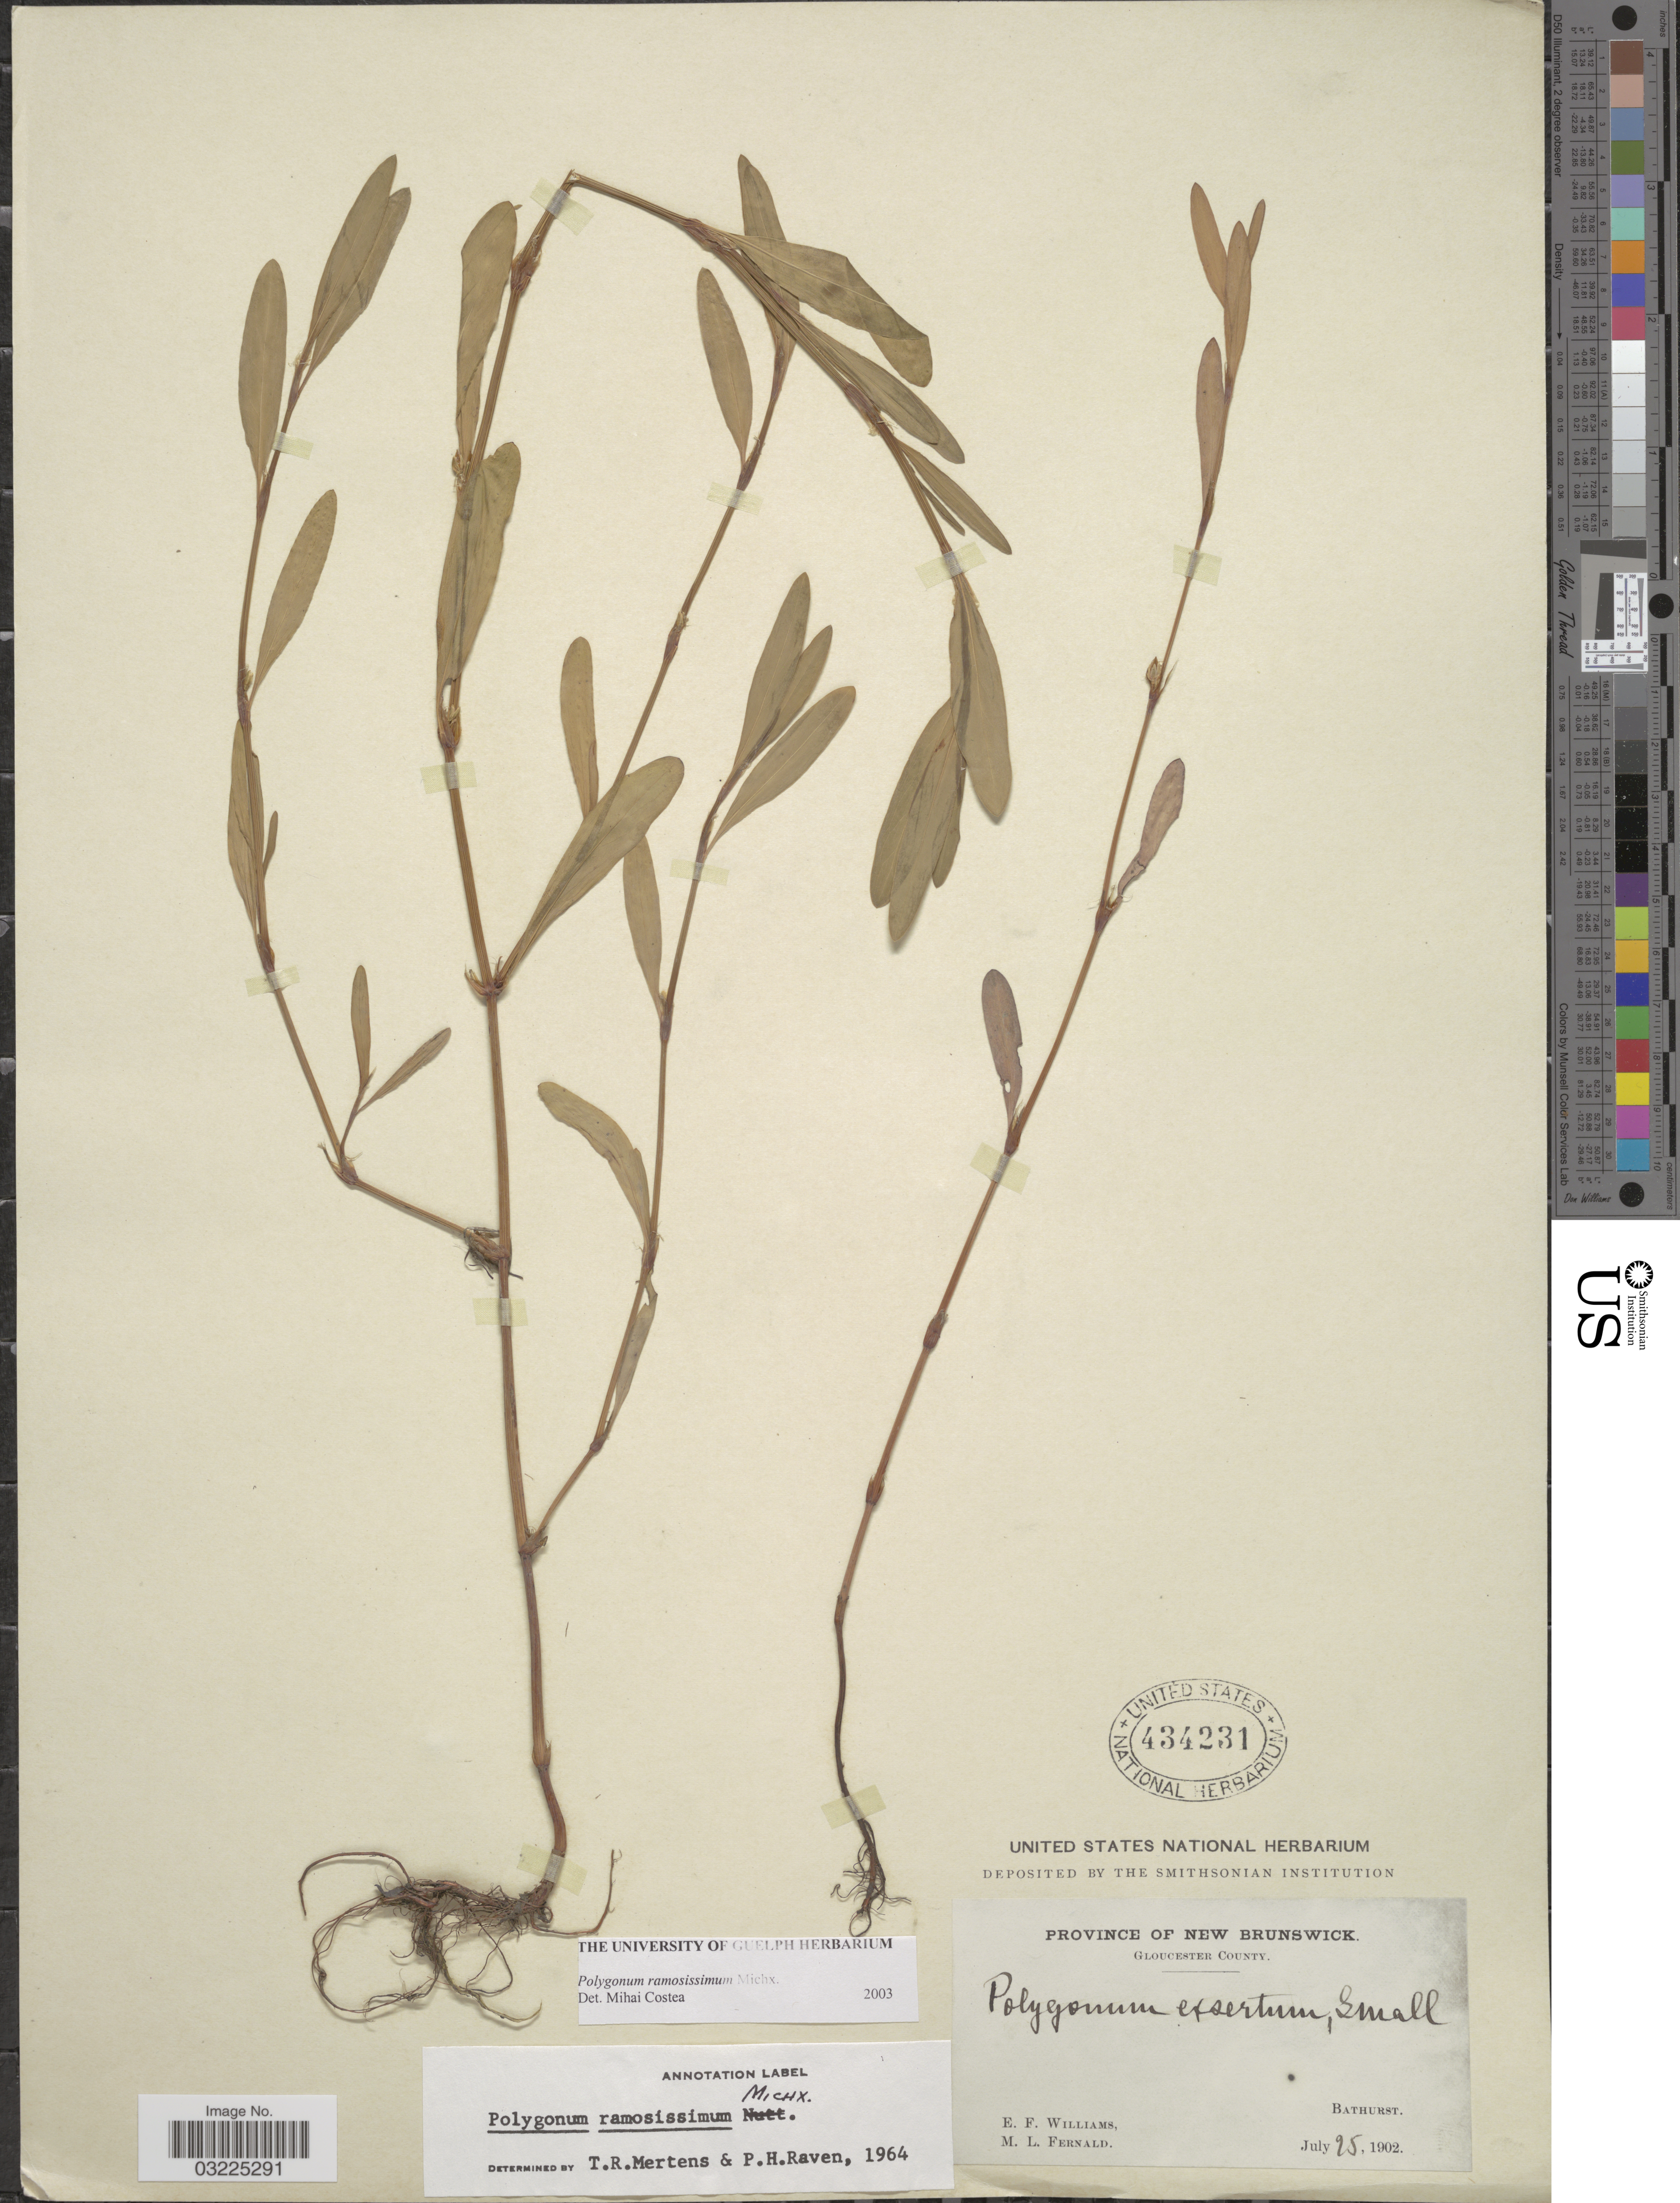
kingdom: Plantae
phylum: Tracheophyta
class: Magnoliopsida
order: Caryophyllales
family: Polygonaceae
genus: Polygonum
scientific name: Polygonum ramosissimum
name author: Michx.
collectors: E. Williams & M. L. Fernald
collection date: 1902-07-25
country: Canada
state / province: New Brunswick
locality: Gloucester County. Bathurst.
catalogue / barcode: US 434231